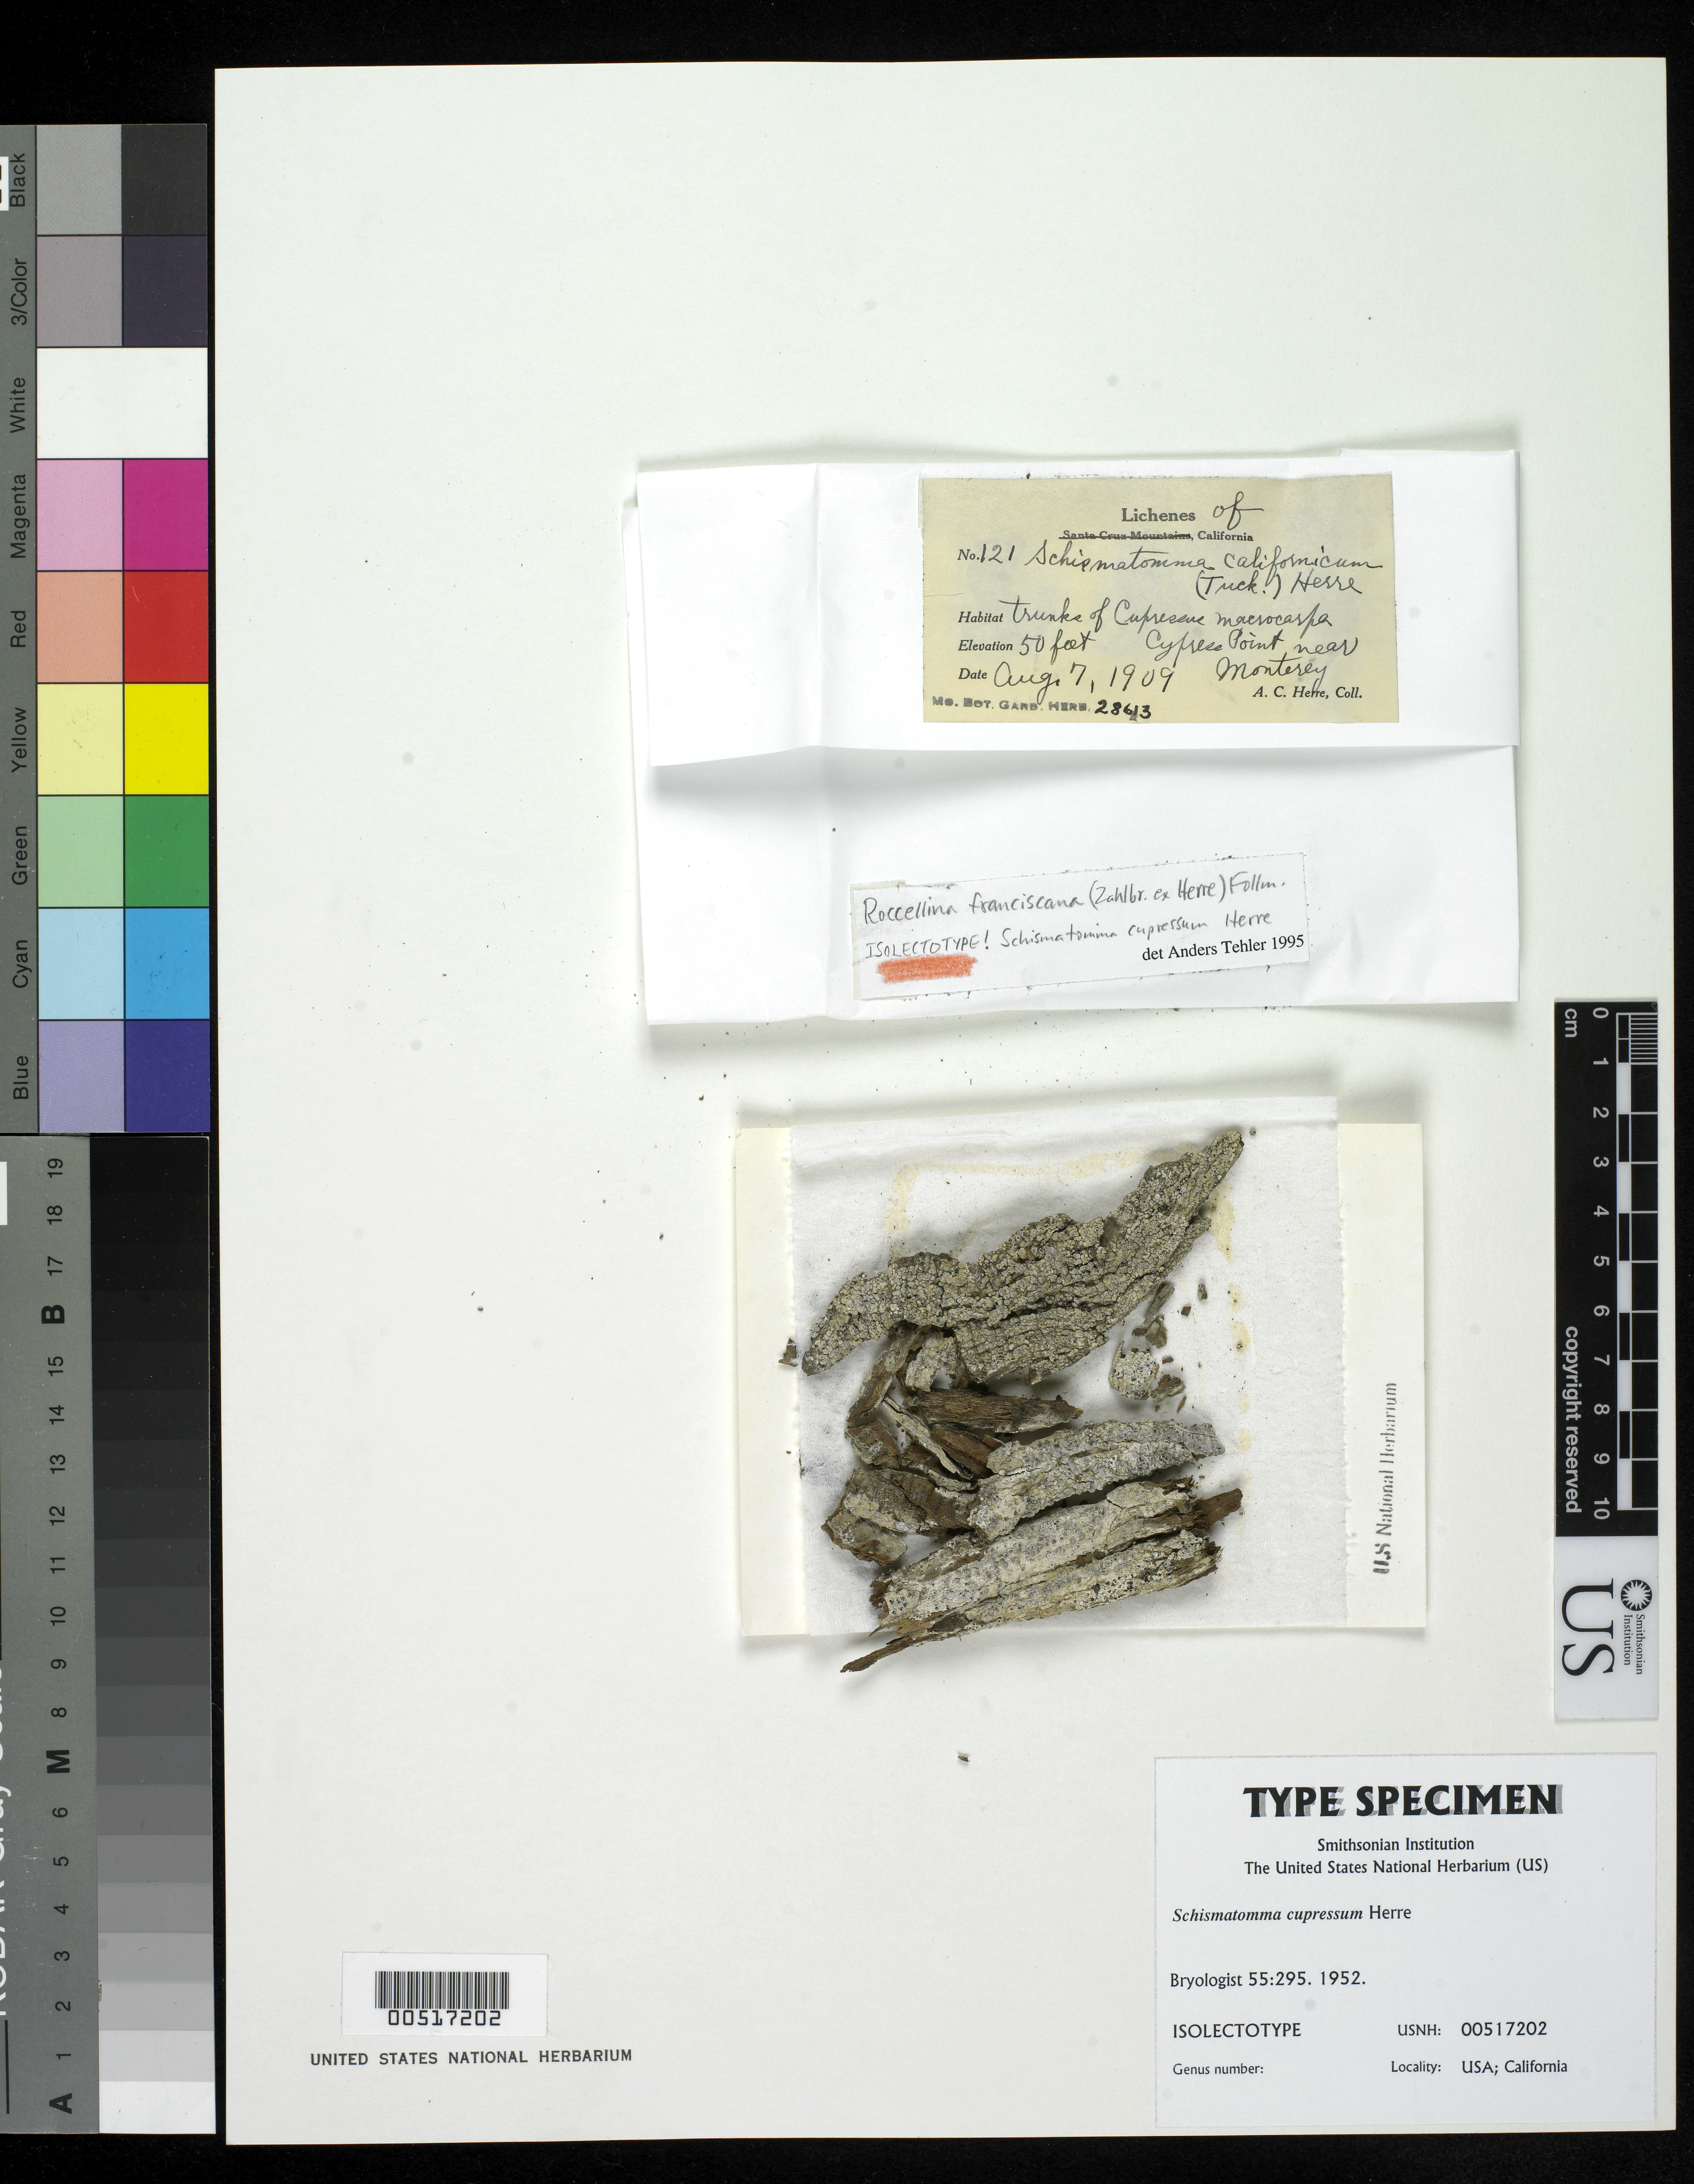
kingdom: Fungi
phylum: Ascomycota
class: Arthoniomycetes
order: Arthoniales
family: Roccellaceae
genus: Schismatomma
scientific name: Schismatomma cupressum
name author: Herre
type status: Isolectotype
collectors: A. W. Herre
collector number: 121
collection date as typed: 07 Aug 1909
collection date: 1909-08-07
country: United States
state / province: California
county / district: Monterey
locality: Cypress Point, near Monterey.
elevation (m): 15